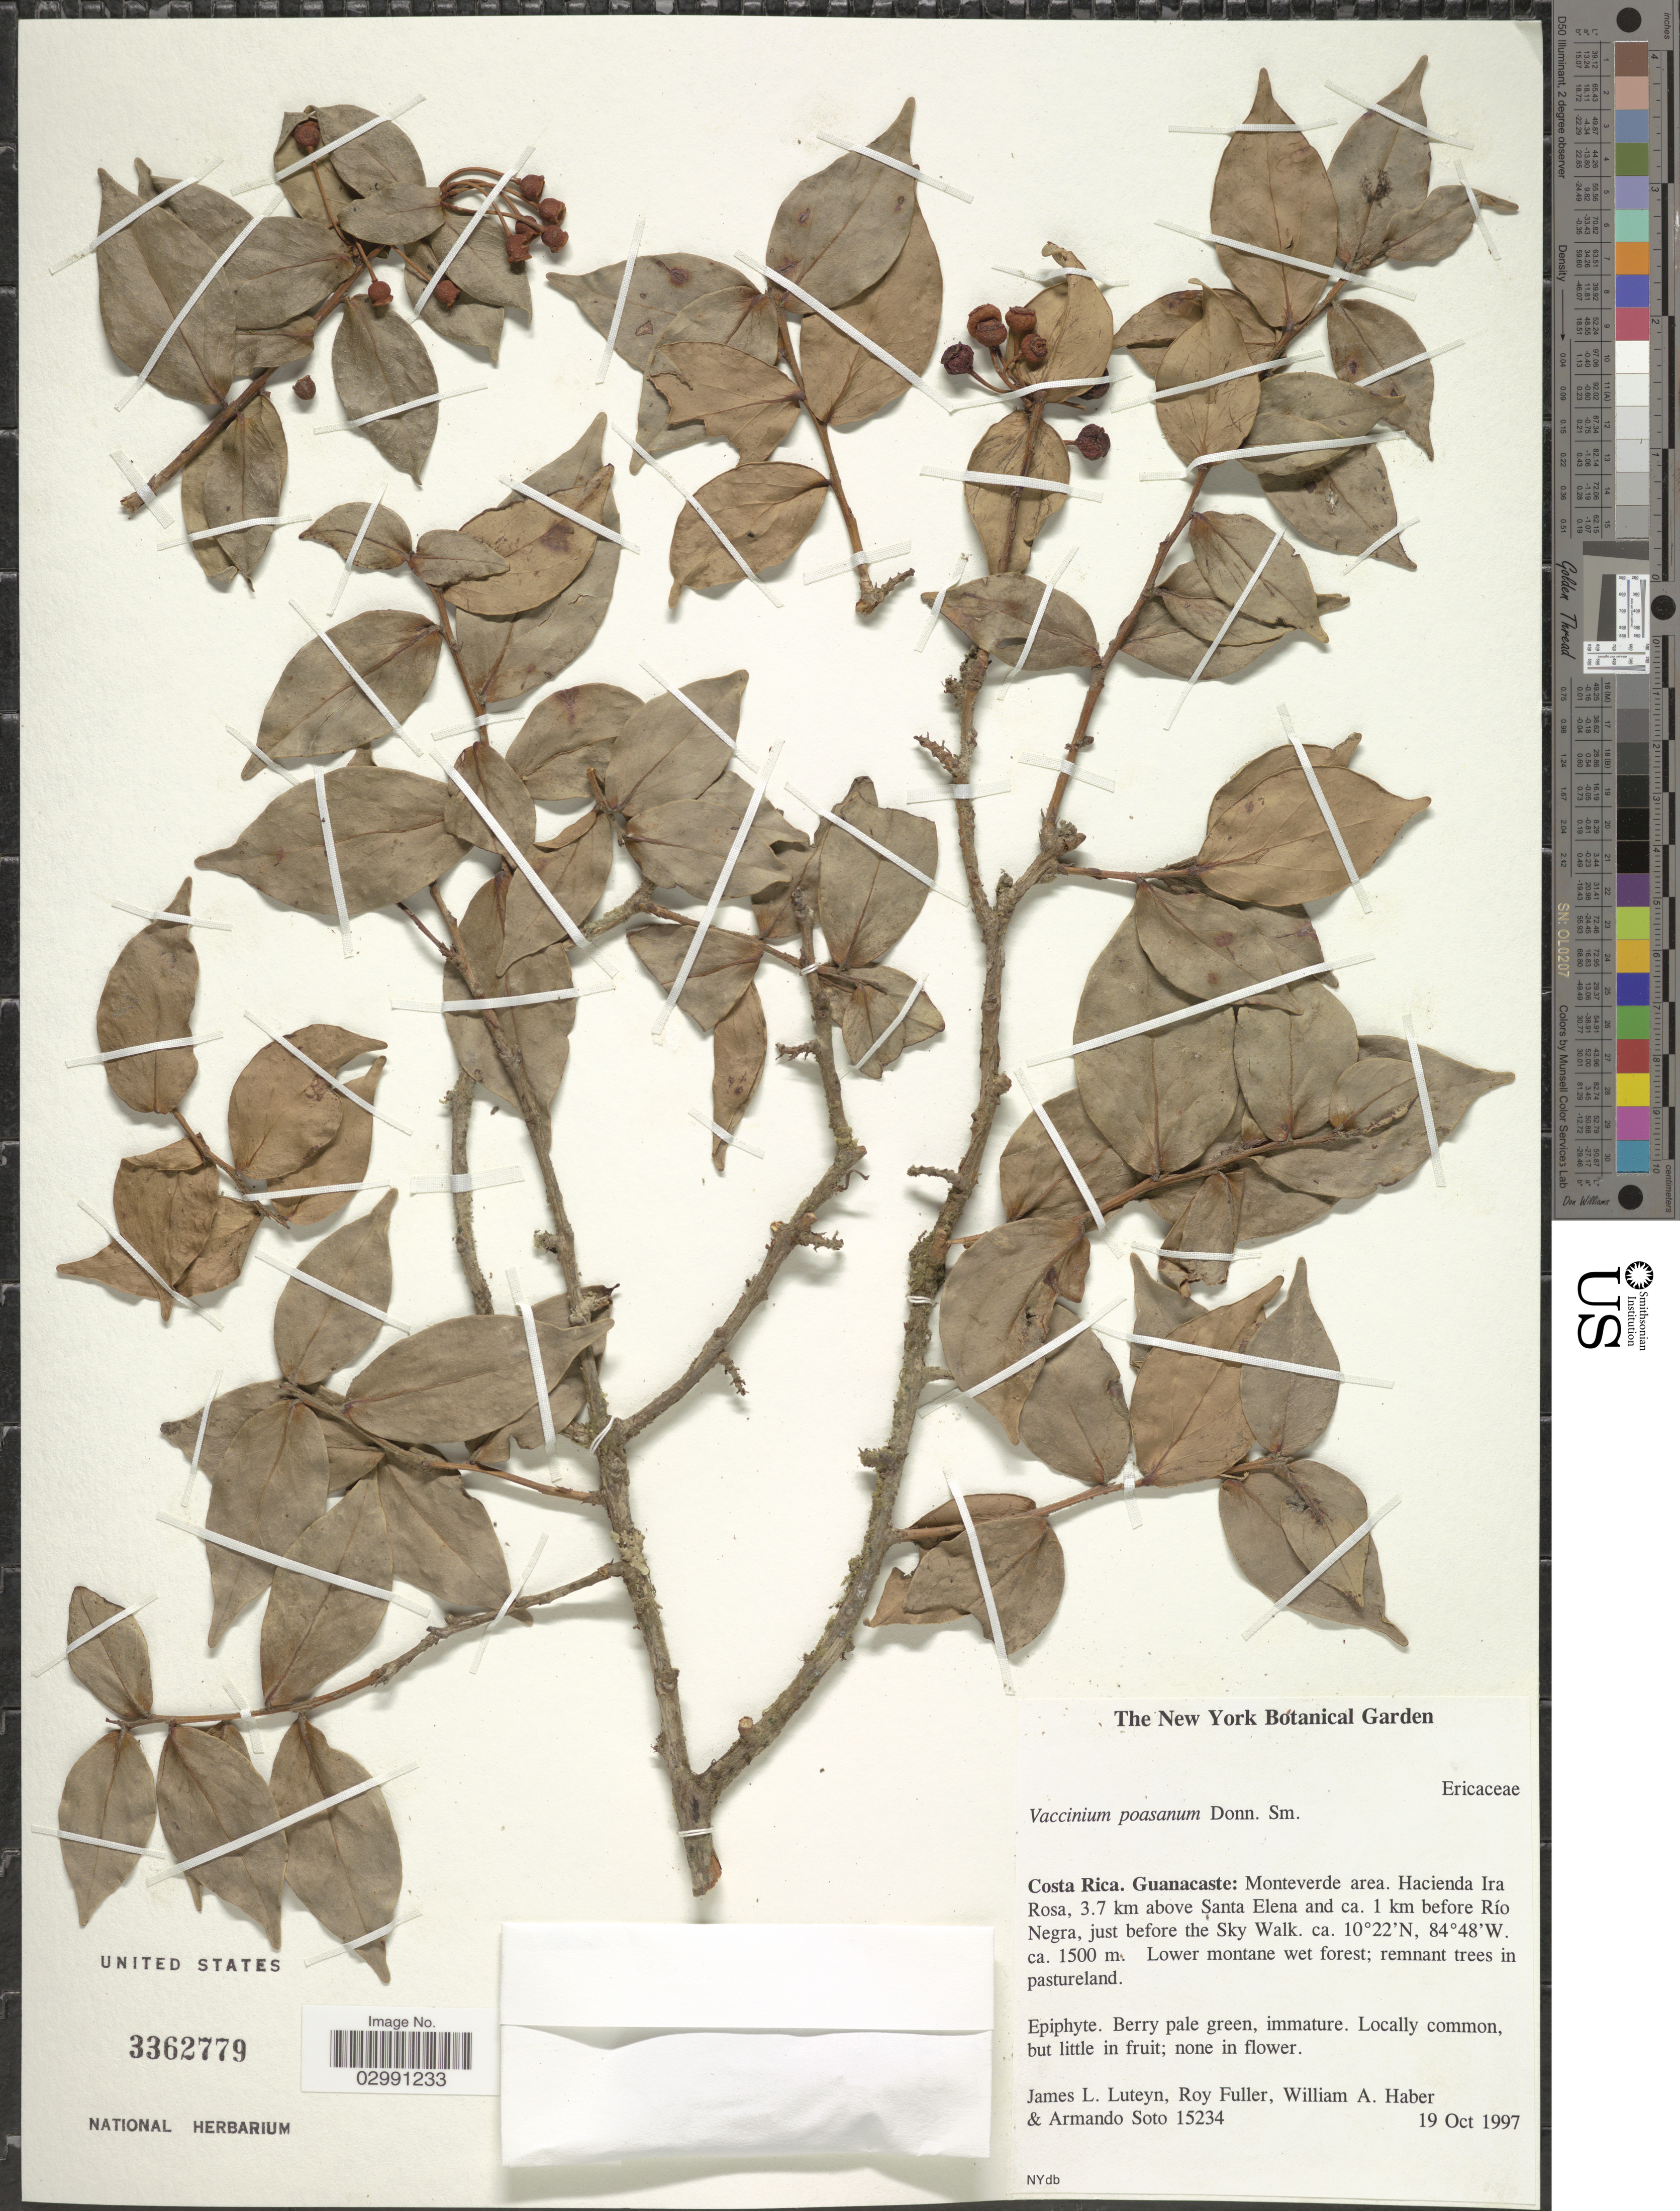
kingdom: Plantae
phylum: Tracheophyta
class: Magnoliopsida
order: Ericales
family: Ericaceae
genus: Vaccinium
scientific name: Vaccinium poasanum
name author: Donn. Sm.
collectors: J. L. Luteyn, R. Fuller, W. A. Haber & A. Soto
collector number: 15234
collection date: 1997-10-19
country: Costa Rica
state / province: Guanacaste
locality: Monteverde area. Hacienda Ira Rosa, 3.7 km above Santa Elena and ca. 1 km before Río Negra, just before the Sky Walk.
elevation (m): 1500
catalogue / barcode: US 3362779